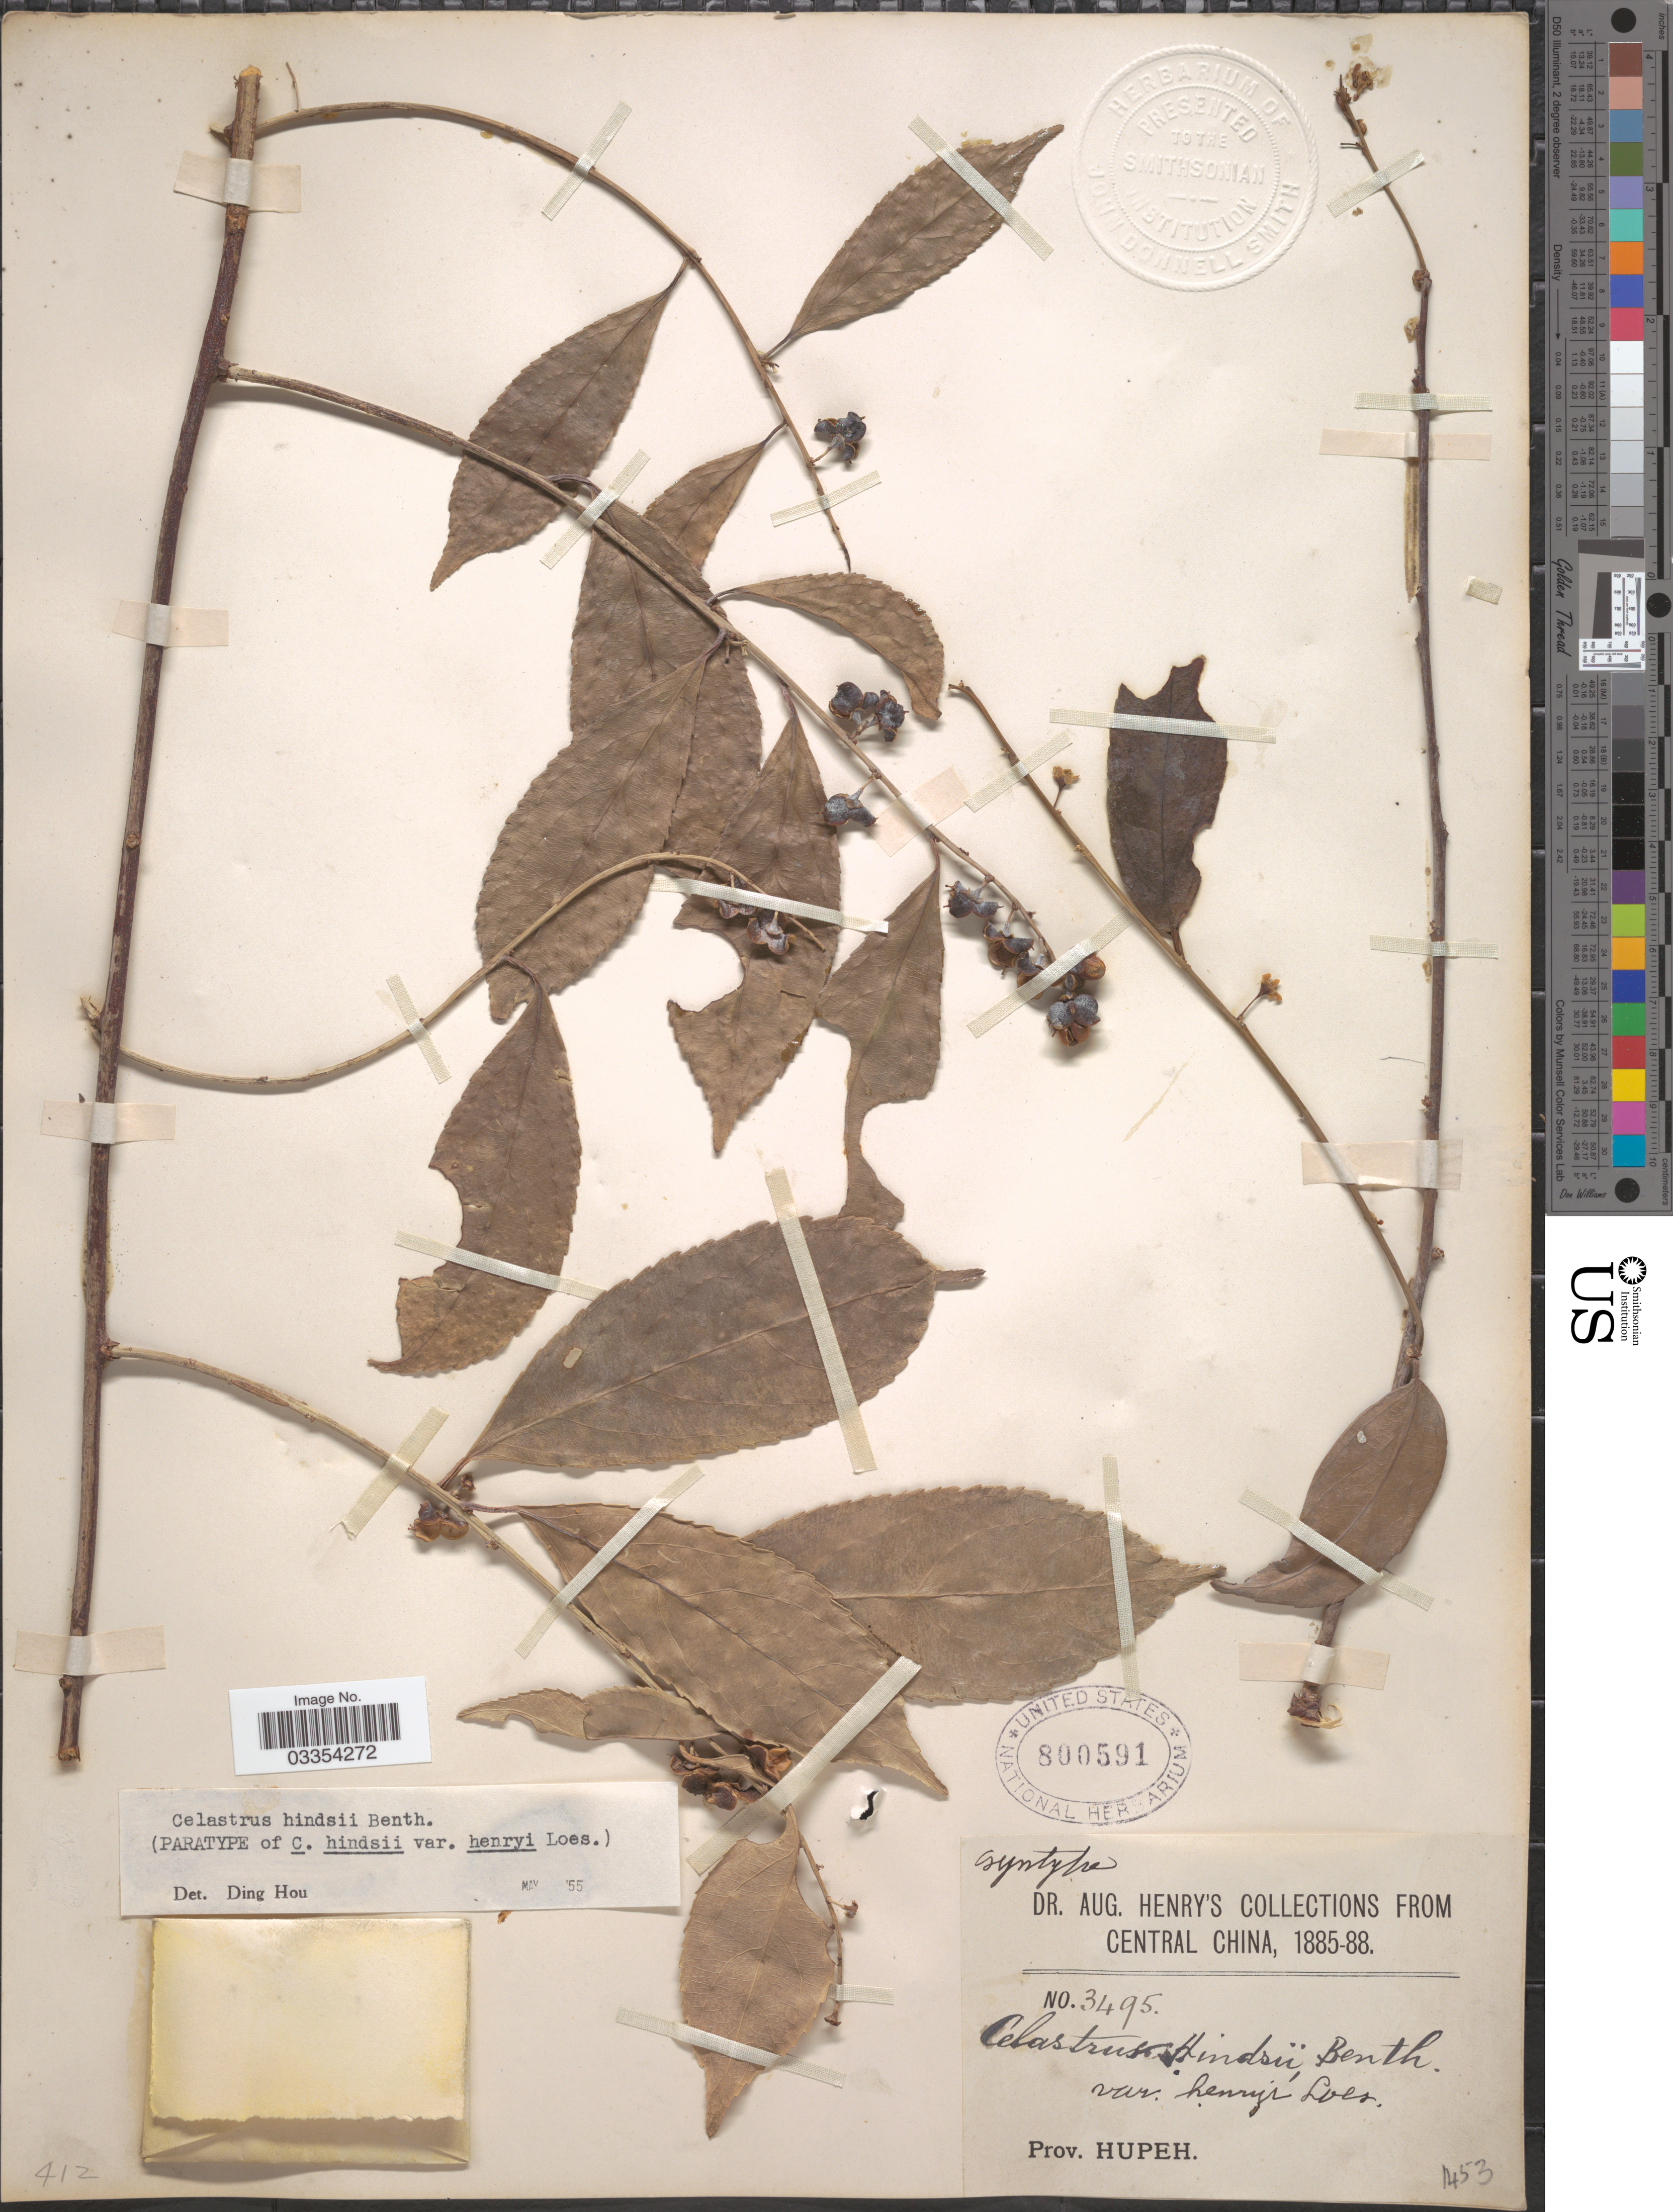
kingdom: Plantae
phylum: Tracheophyta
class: Magnoliopsida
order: Celastrales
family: Celastraceae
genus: Celastrus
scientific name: Celastrus hindsii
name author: Benth.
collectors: A. Henry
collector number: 3495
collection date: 1885/1888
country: China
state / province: Hubei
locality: Central China. Prov. Hupeh.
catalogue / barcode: US 800591